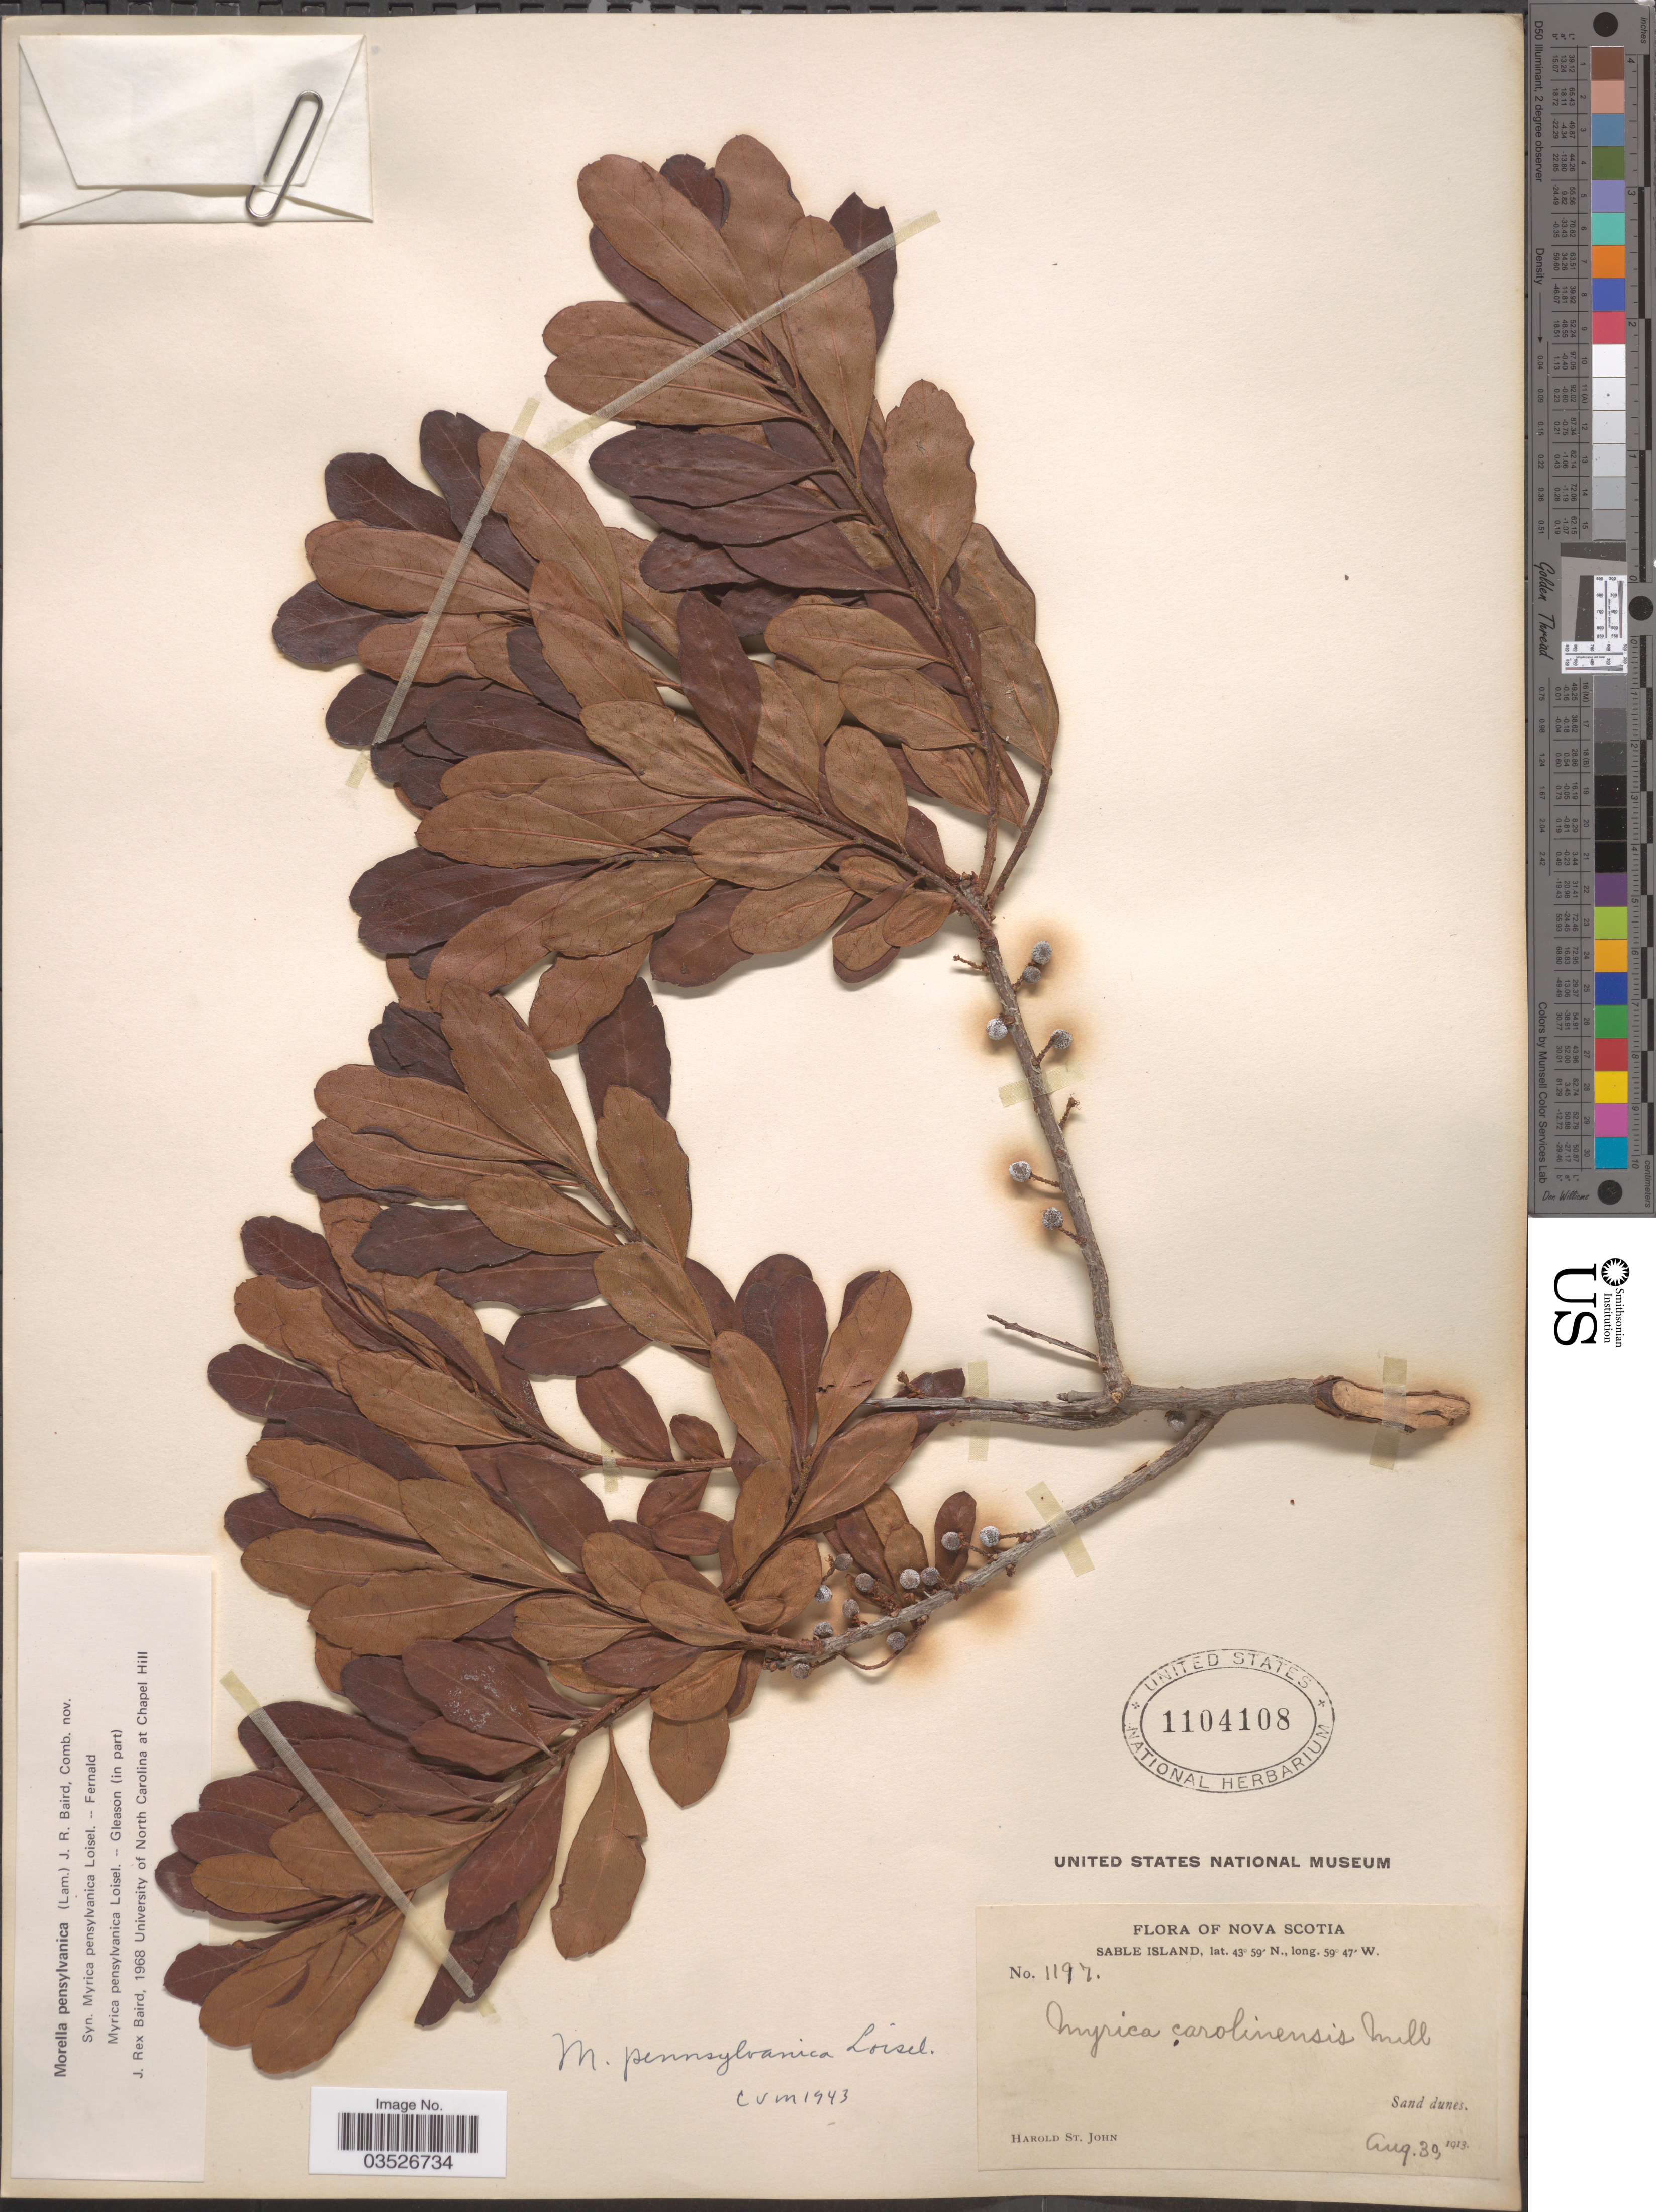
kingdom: Plantae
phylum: Tracheophyta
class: Magnoliopsida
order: Fagales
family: Myricaceae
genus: Morella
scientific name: Morella pensylvanica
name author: (Mirb.) Kartesz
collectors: H. St. John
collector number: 1197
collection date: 1913-08-30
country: Canada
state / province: Nova Scotia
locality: Sable Island.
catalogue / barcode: US 1104108